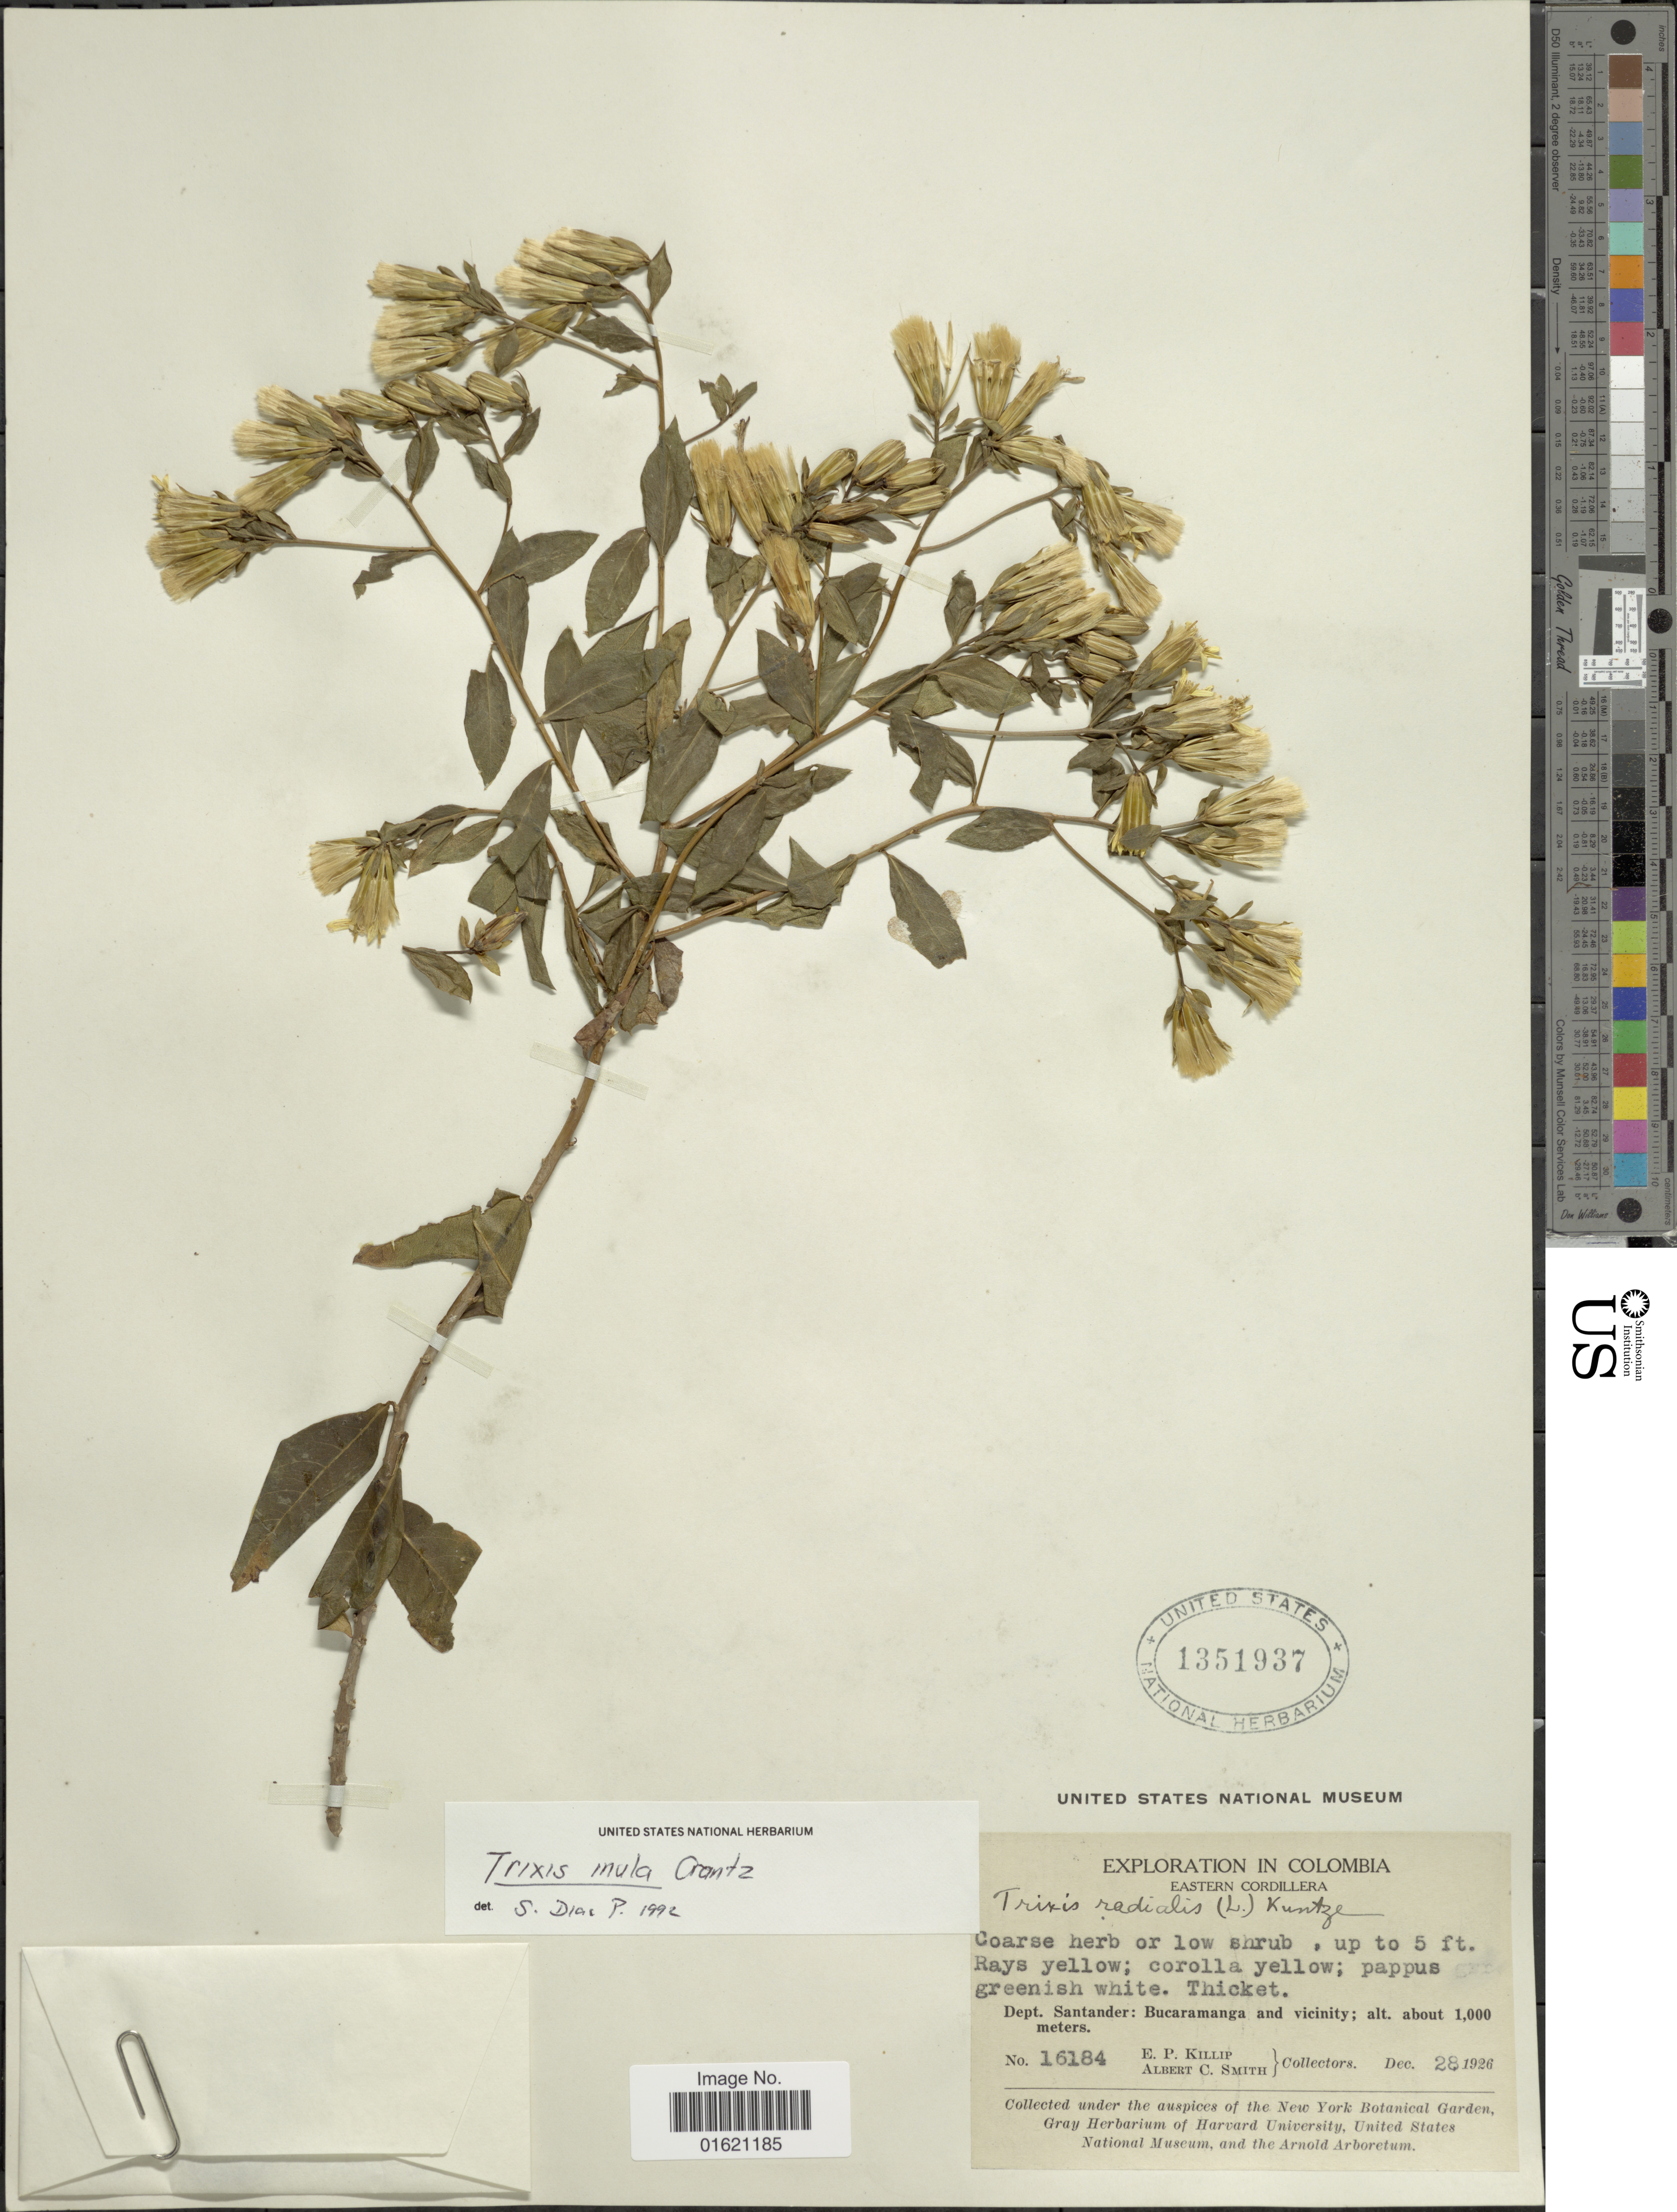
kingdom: Plantae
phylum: Tracheophyta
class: Magnoliopsida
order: Asterales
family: Asteraceae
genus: Trixis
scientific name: Trixis inula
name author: Crantz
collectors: E. P. Killip & A. C. Smith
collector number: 16184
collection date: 1926-12-28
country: Colombia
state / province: Santander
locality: Eastern Cordillera: Dept, Santander: Bucaramanga and vicinirty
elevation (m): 1000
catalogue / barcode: US 1351937